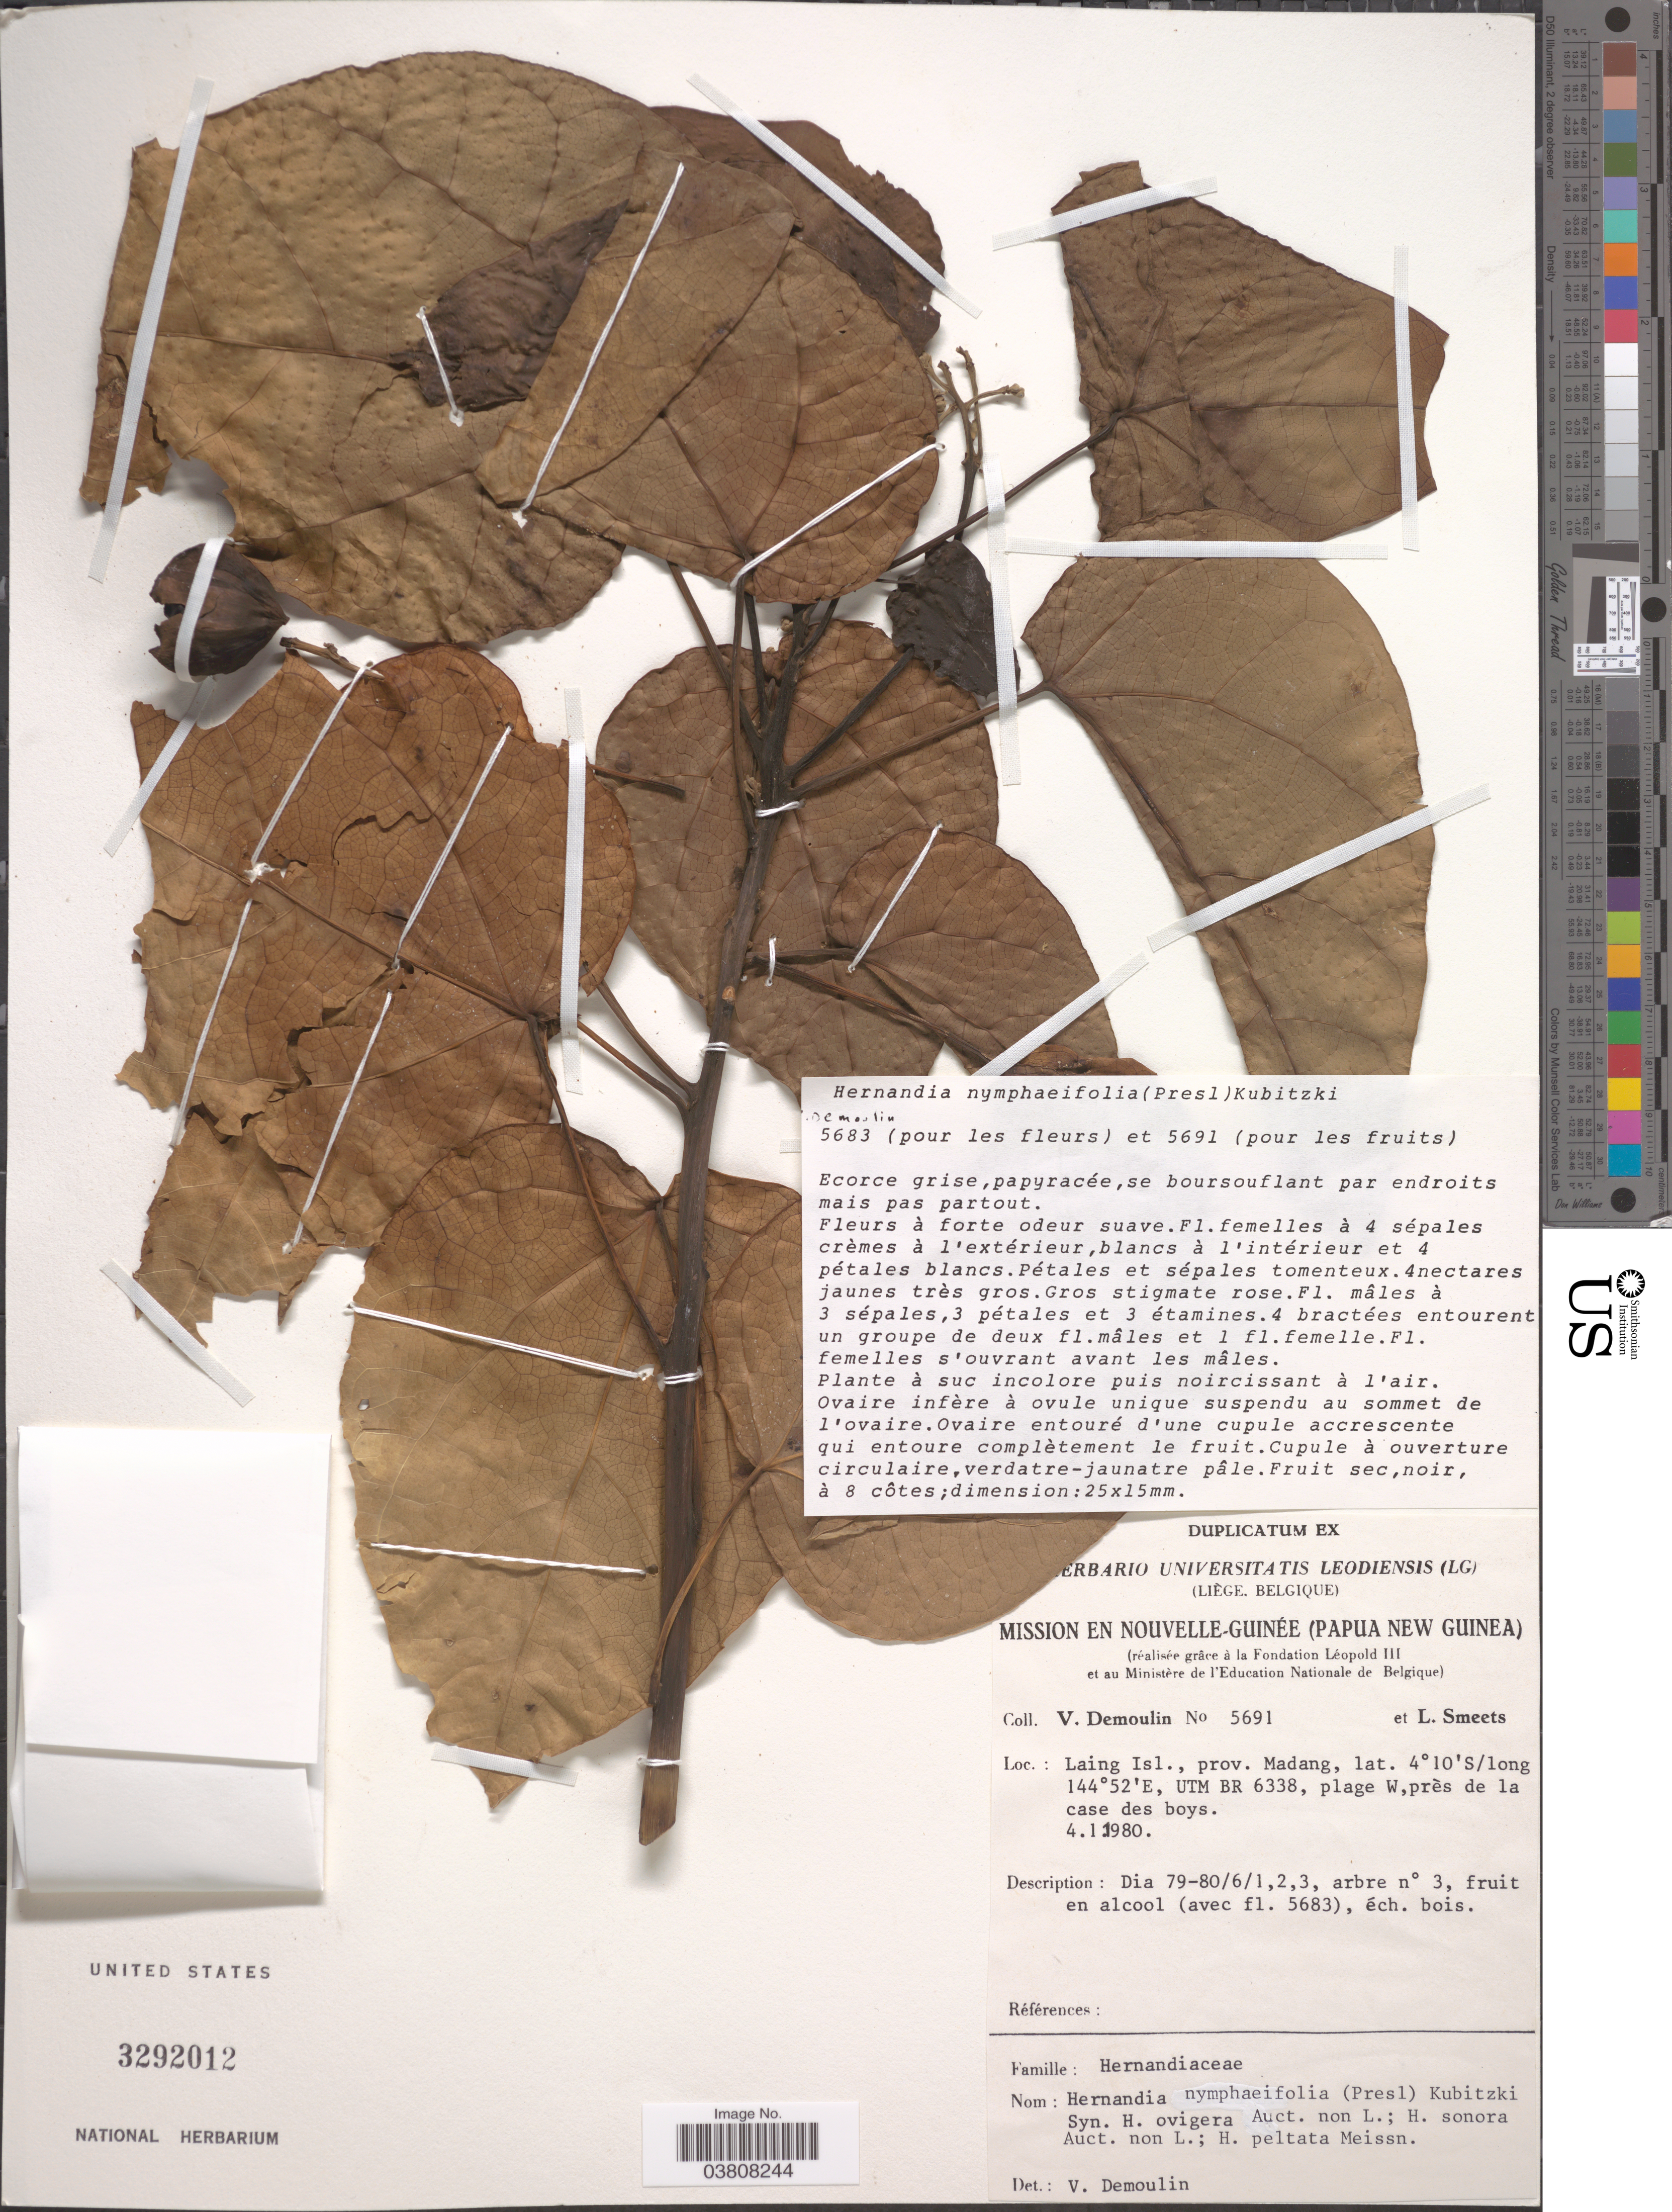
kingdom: Plantae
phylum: Tracheophyta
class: Magnoliopsida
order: Laurales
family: Hernandiaceae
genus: Hernandia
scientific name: Hernandia sonora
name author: L.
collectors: V. Demoulin & L. Smeets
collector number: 5691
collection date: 1980-01-04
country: Papua New Guinea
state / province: Madang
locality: Laing Isl., UTM BR 6338, plage W, près de la case des boys.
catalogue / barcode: US 3292012